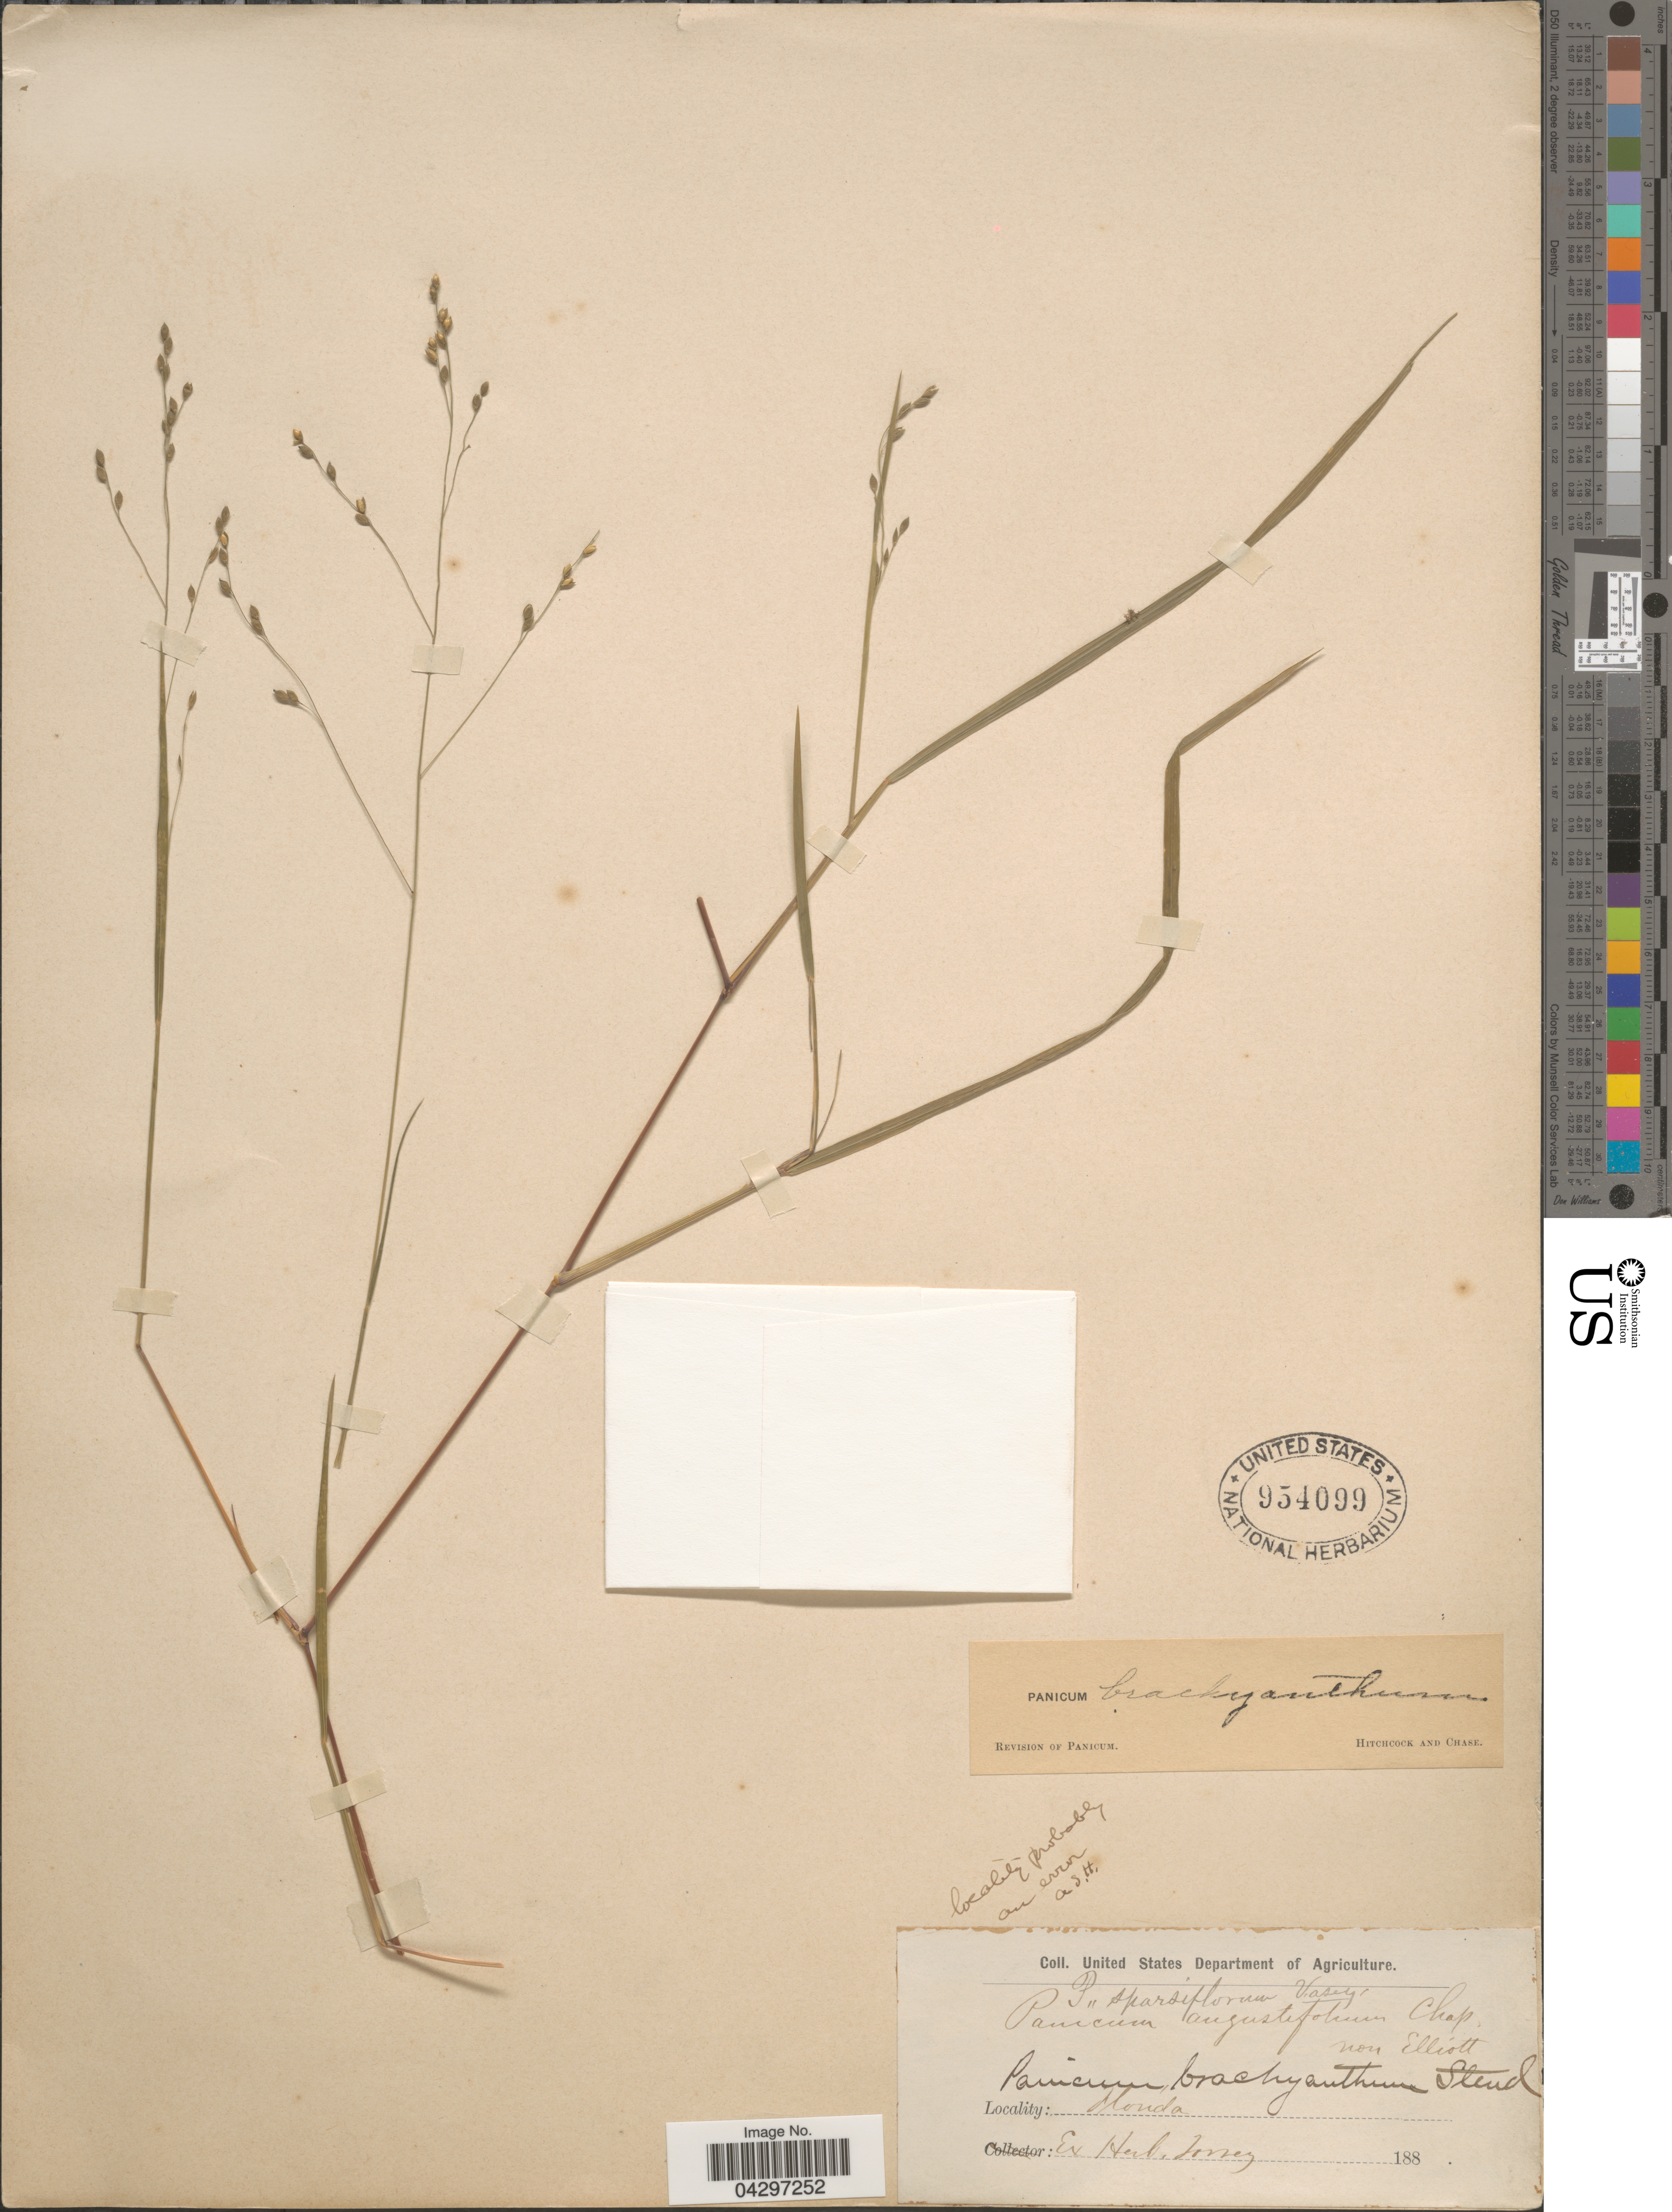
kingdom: Plantae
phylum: Tracheophyta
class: Liliopsida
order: Poales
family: Poaceae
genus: Panicum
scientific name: Panicum brachyanthum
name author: Steud.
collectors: Ex herb. Torrey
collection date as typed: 188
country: United States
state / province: Florida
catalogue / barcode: US 954099